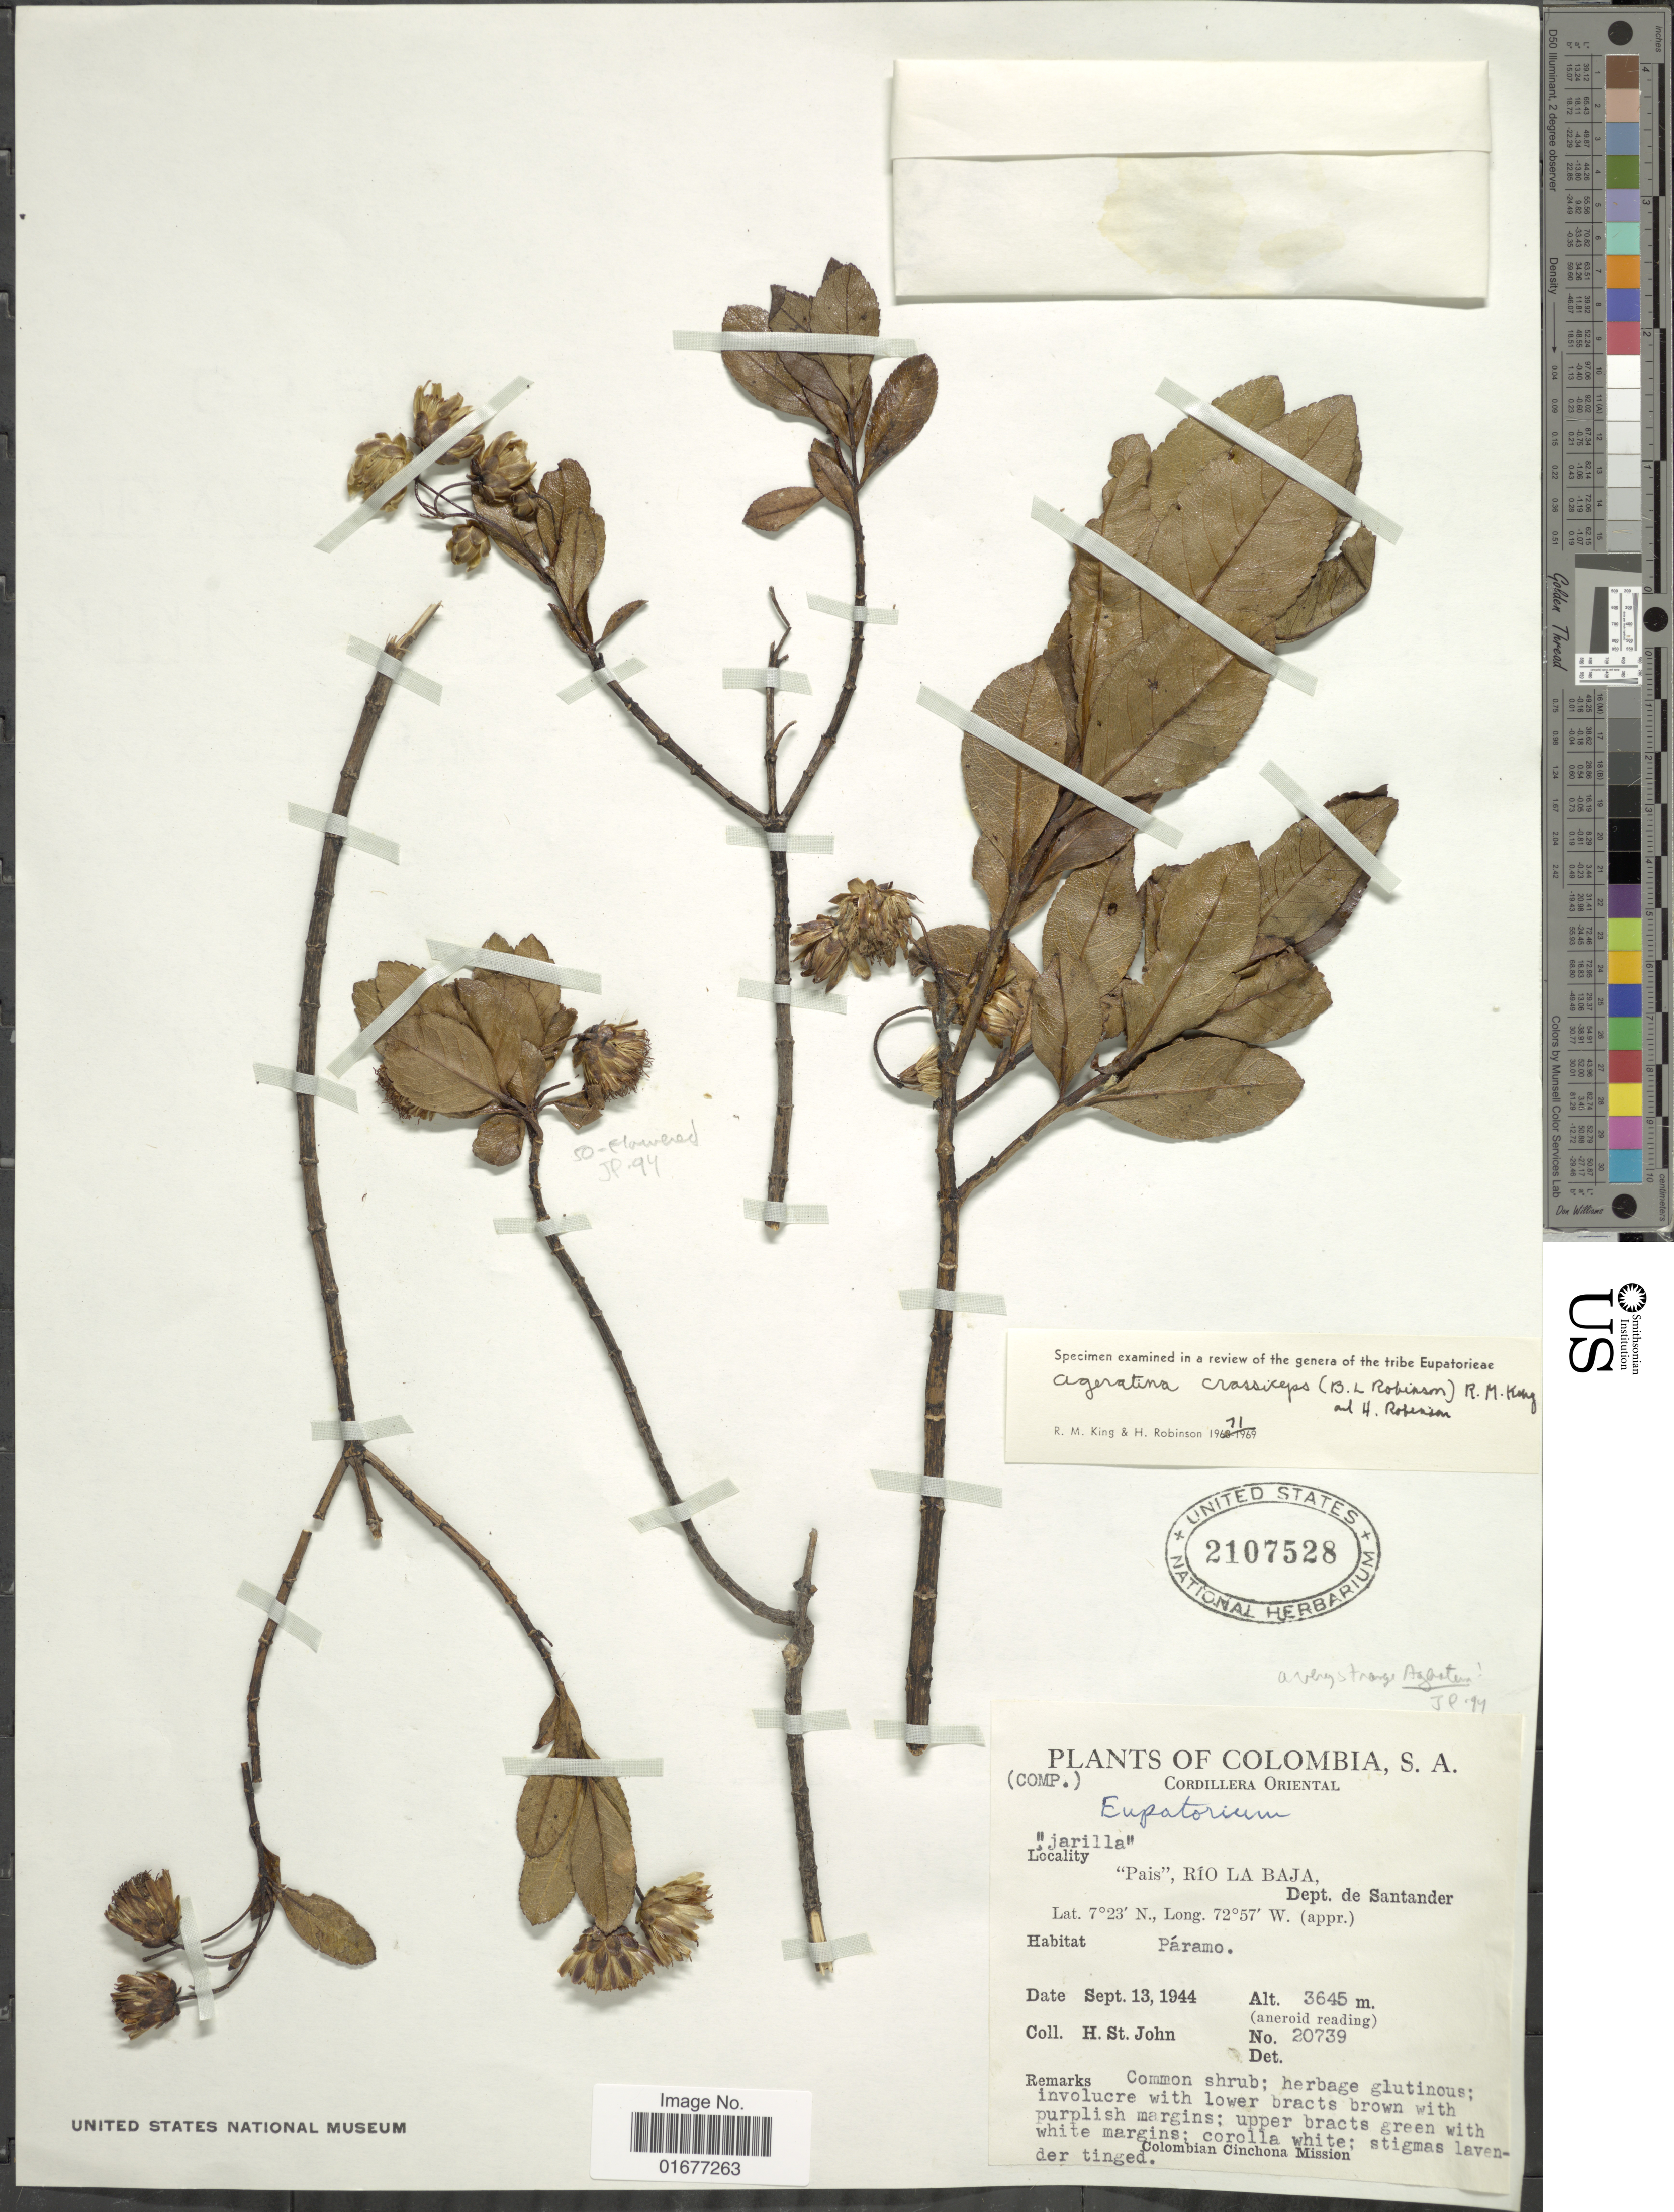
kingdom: Plantae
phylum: Tracheophyta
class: Magnoliopsida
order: Asterales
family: Asteraceae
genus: Ageratina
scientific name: Ageratina crassiceps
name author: (B.L. Rob.) R.M. King & H. Rob.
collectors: H. St. John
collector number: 20739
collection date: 1944-09-13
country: Colombia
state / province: Santander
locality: Pais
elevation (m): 3645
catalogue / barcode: US 2107528